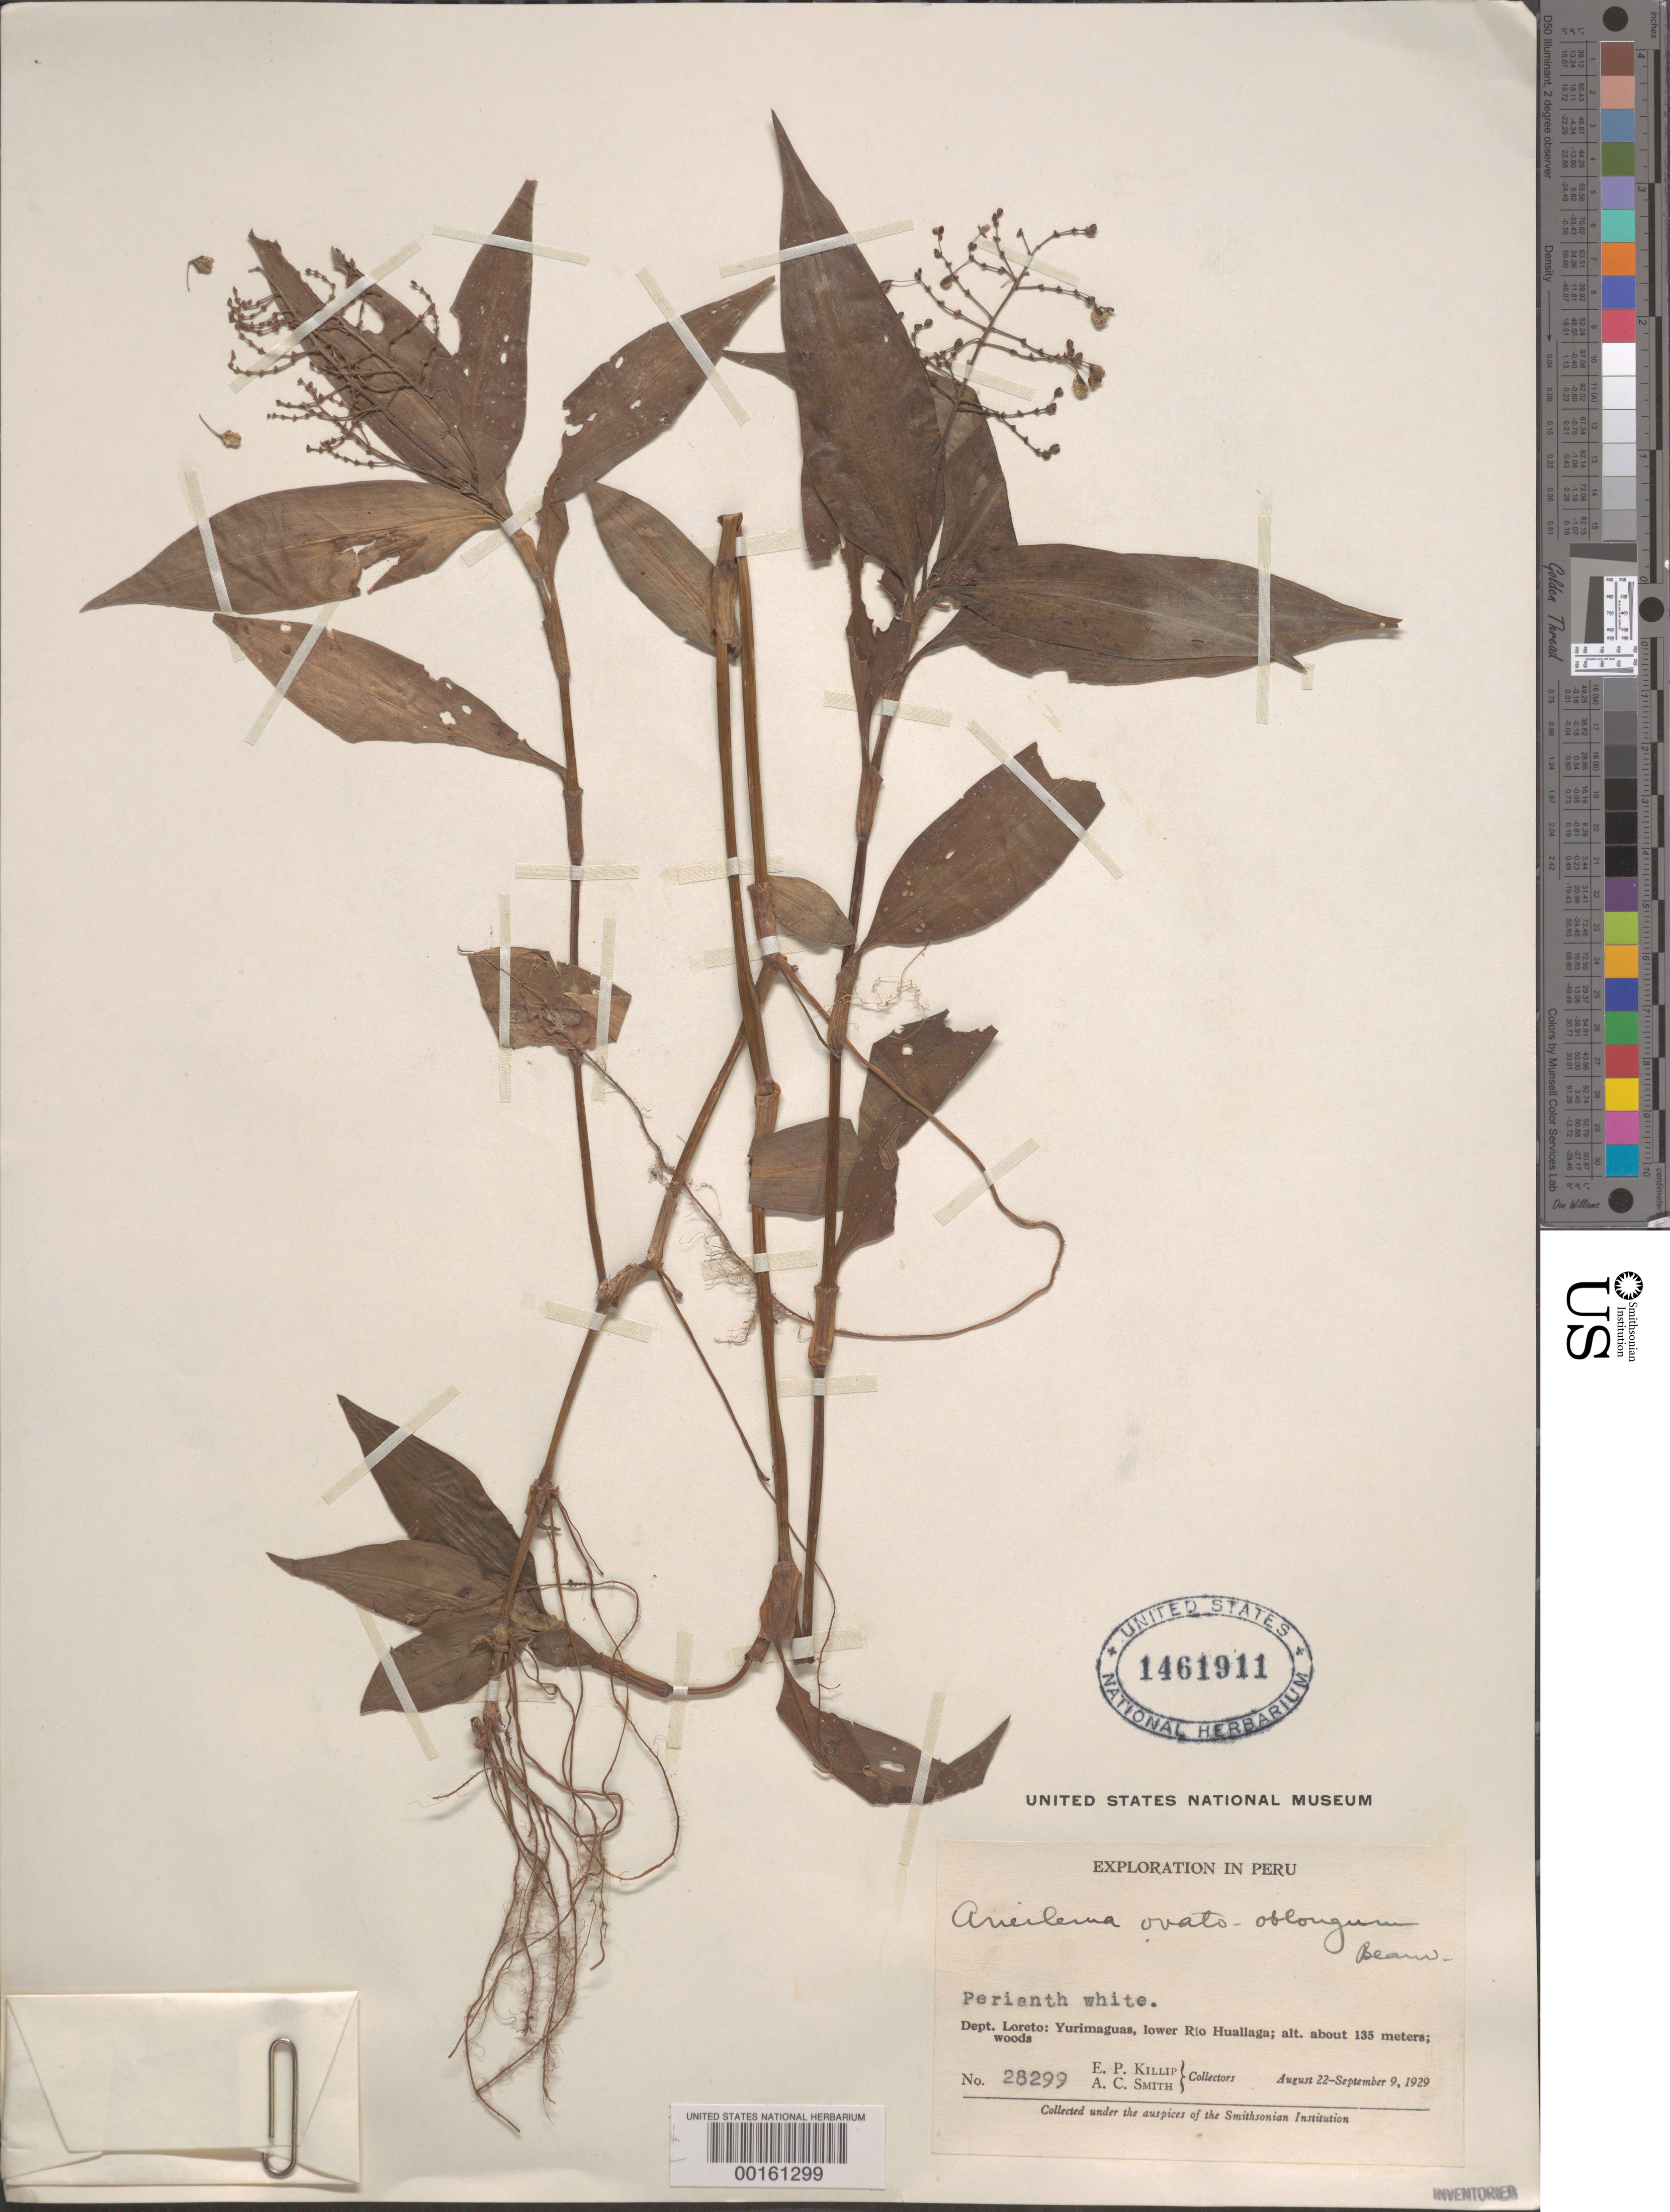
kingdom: Plantae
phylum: Tracheophyta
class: Liliopsida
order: Commelinales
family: Commelinaceae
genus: Aneilema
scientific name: Aneilema umbrosum subsp. ovato-oblongum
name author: (P. Beauv.) J.K. Morton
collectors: E. P. Killip & A. C. Smith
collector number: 28299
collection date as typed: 22 Aug 1929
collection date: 1929-08-22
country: Peru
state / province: Loreto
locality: Yurimaguas, lower rio huallaga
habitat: Woods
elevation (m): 135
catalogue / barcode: US 1461911